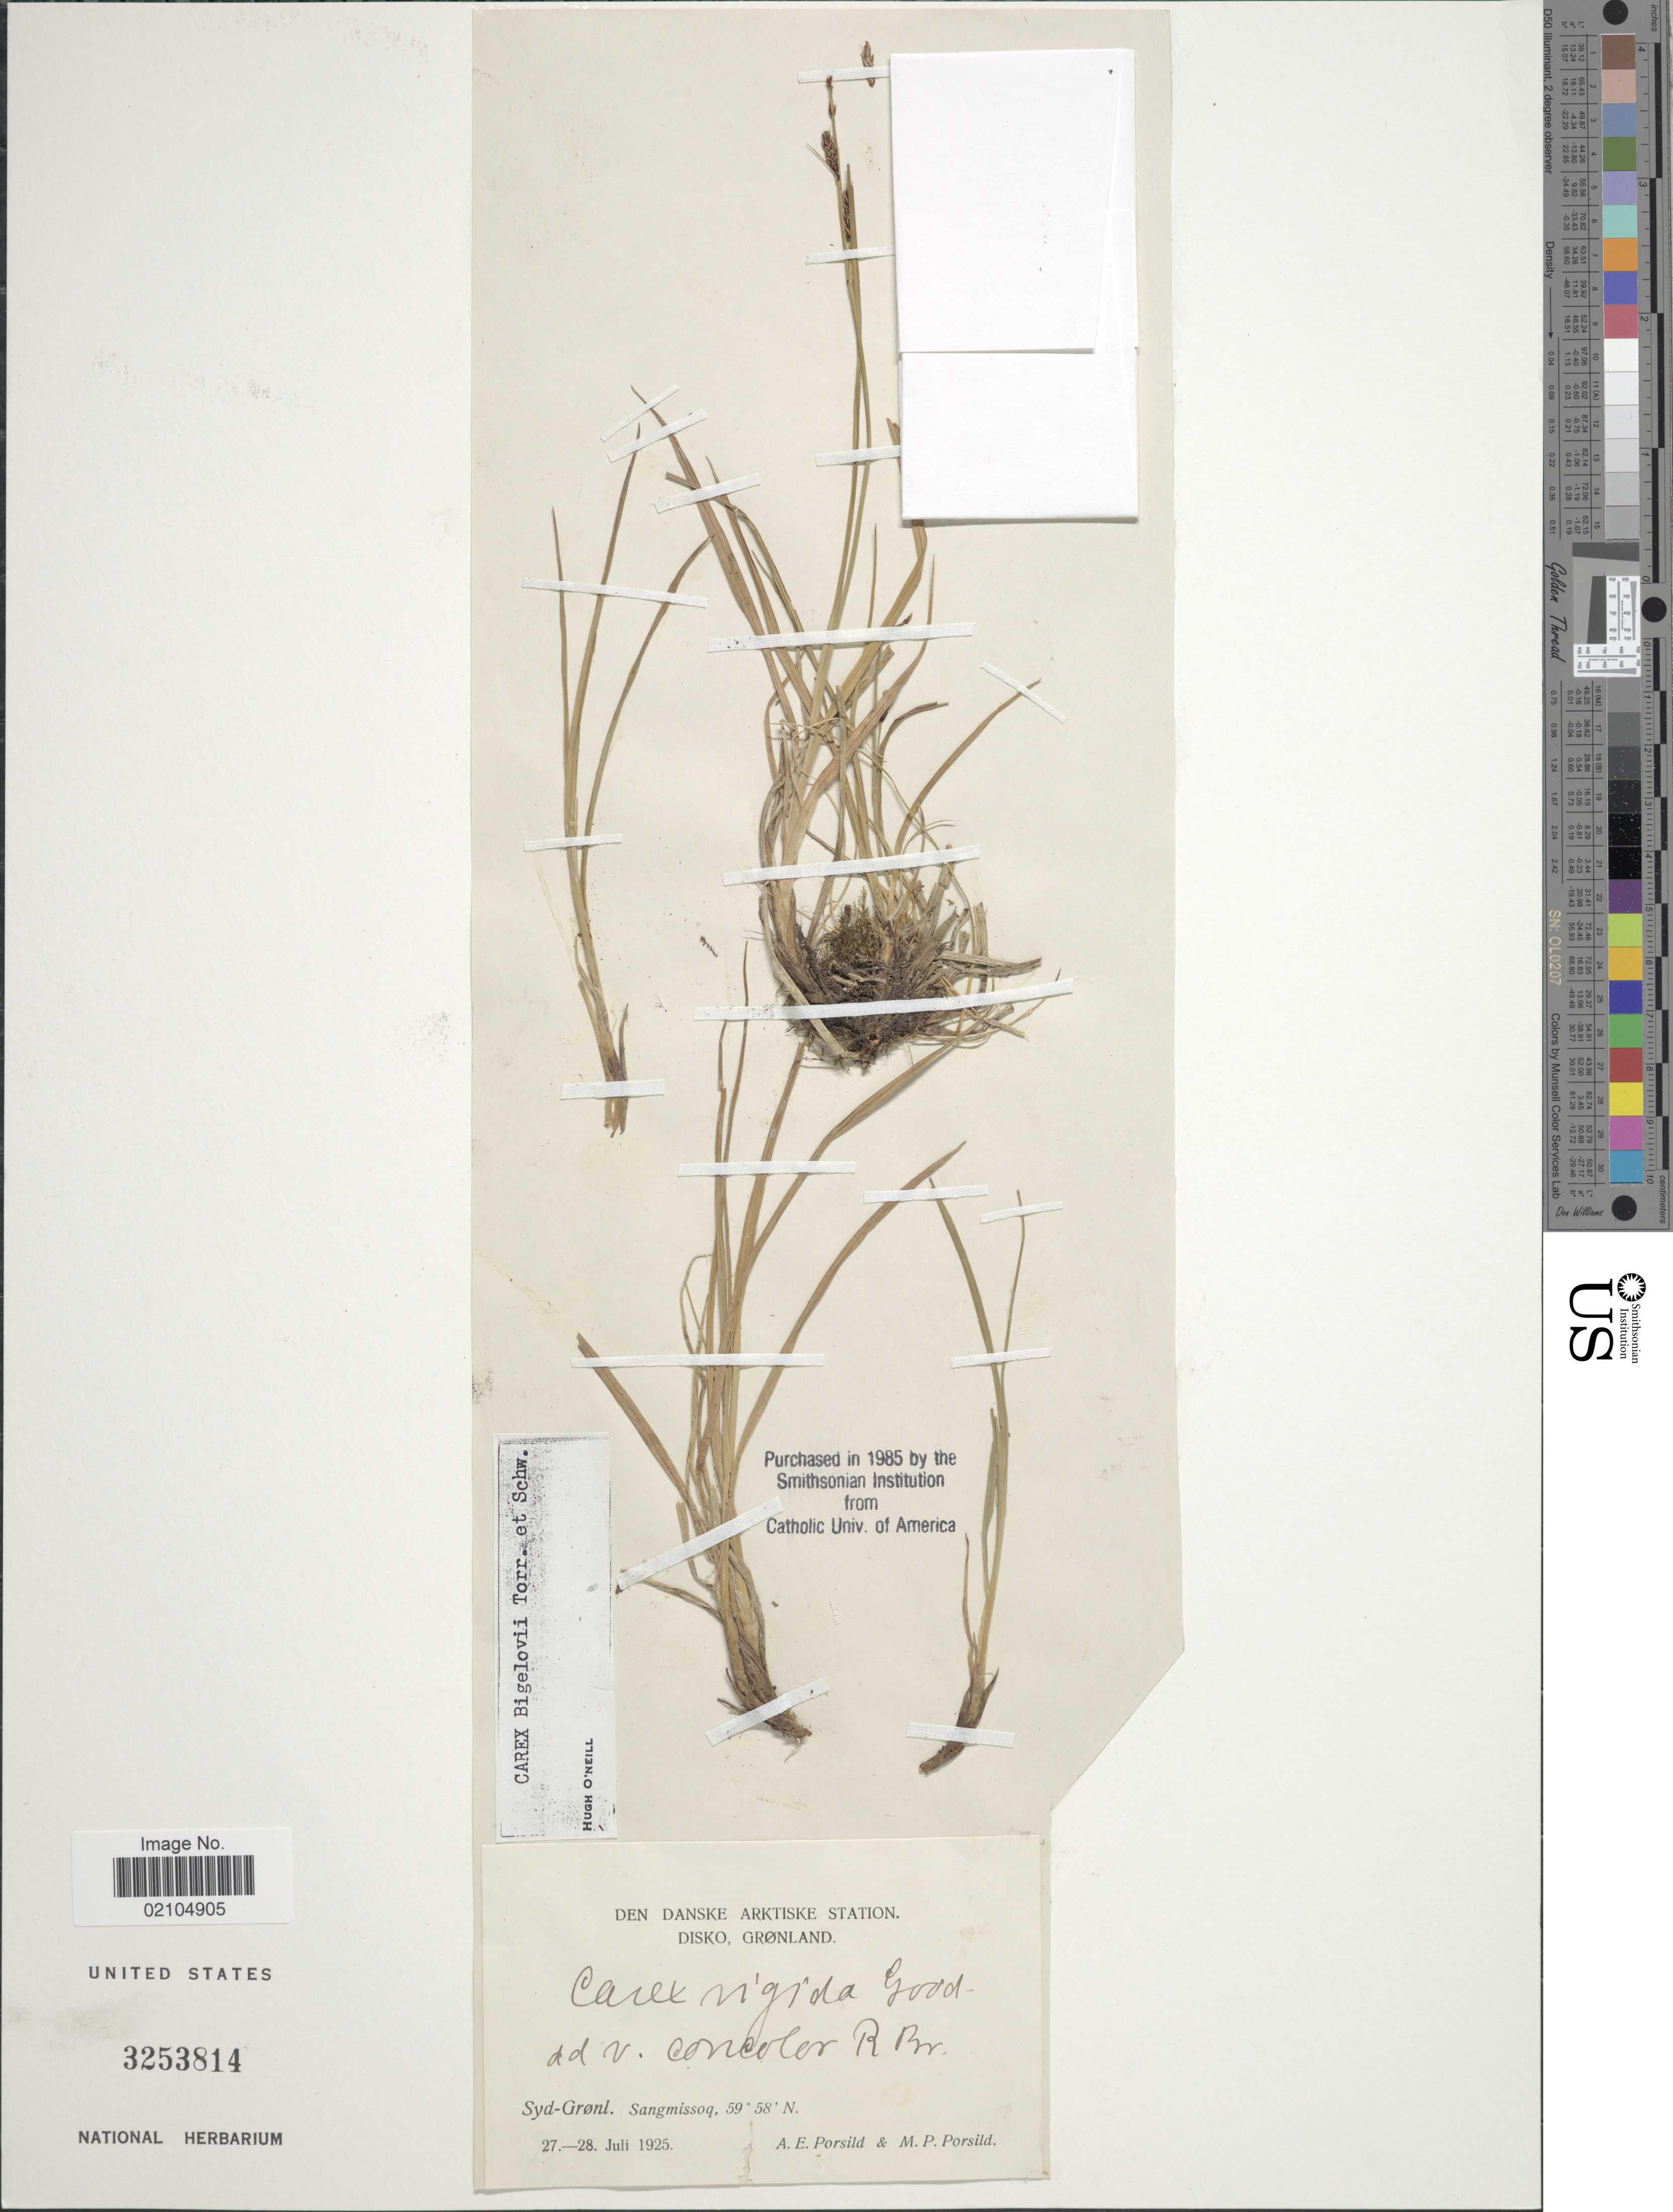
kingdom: Plantae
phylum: Tracheophyta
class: Liliopsida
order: Poales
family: Cyperaceae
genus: Carex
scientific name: Carex bigelowii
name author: Torr. ex Schwein.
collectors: A. E. Porsild & M. P. Porsild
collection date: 1925-07-27/1925-07-28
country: Greenland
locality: Disko. Grønland, Syd-Grønl., Sangmissoq.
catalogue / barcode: US 3253814